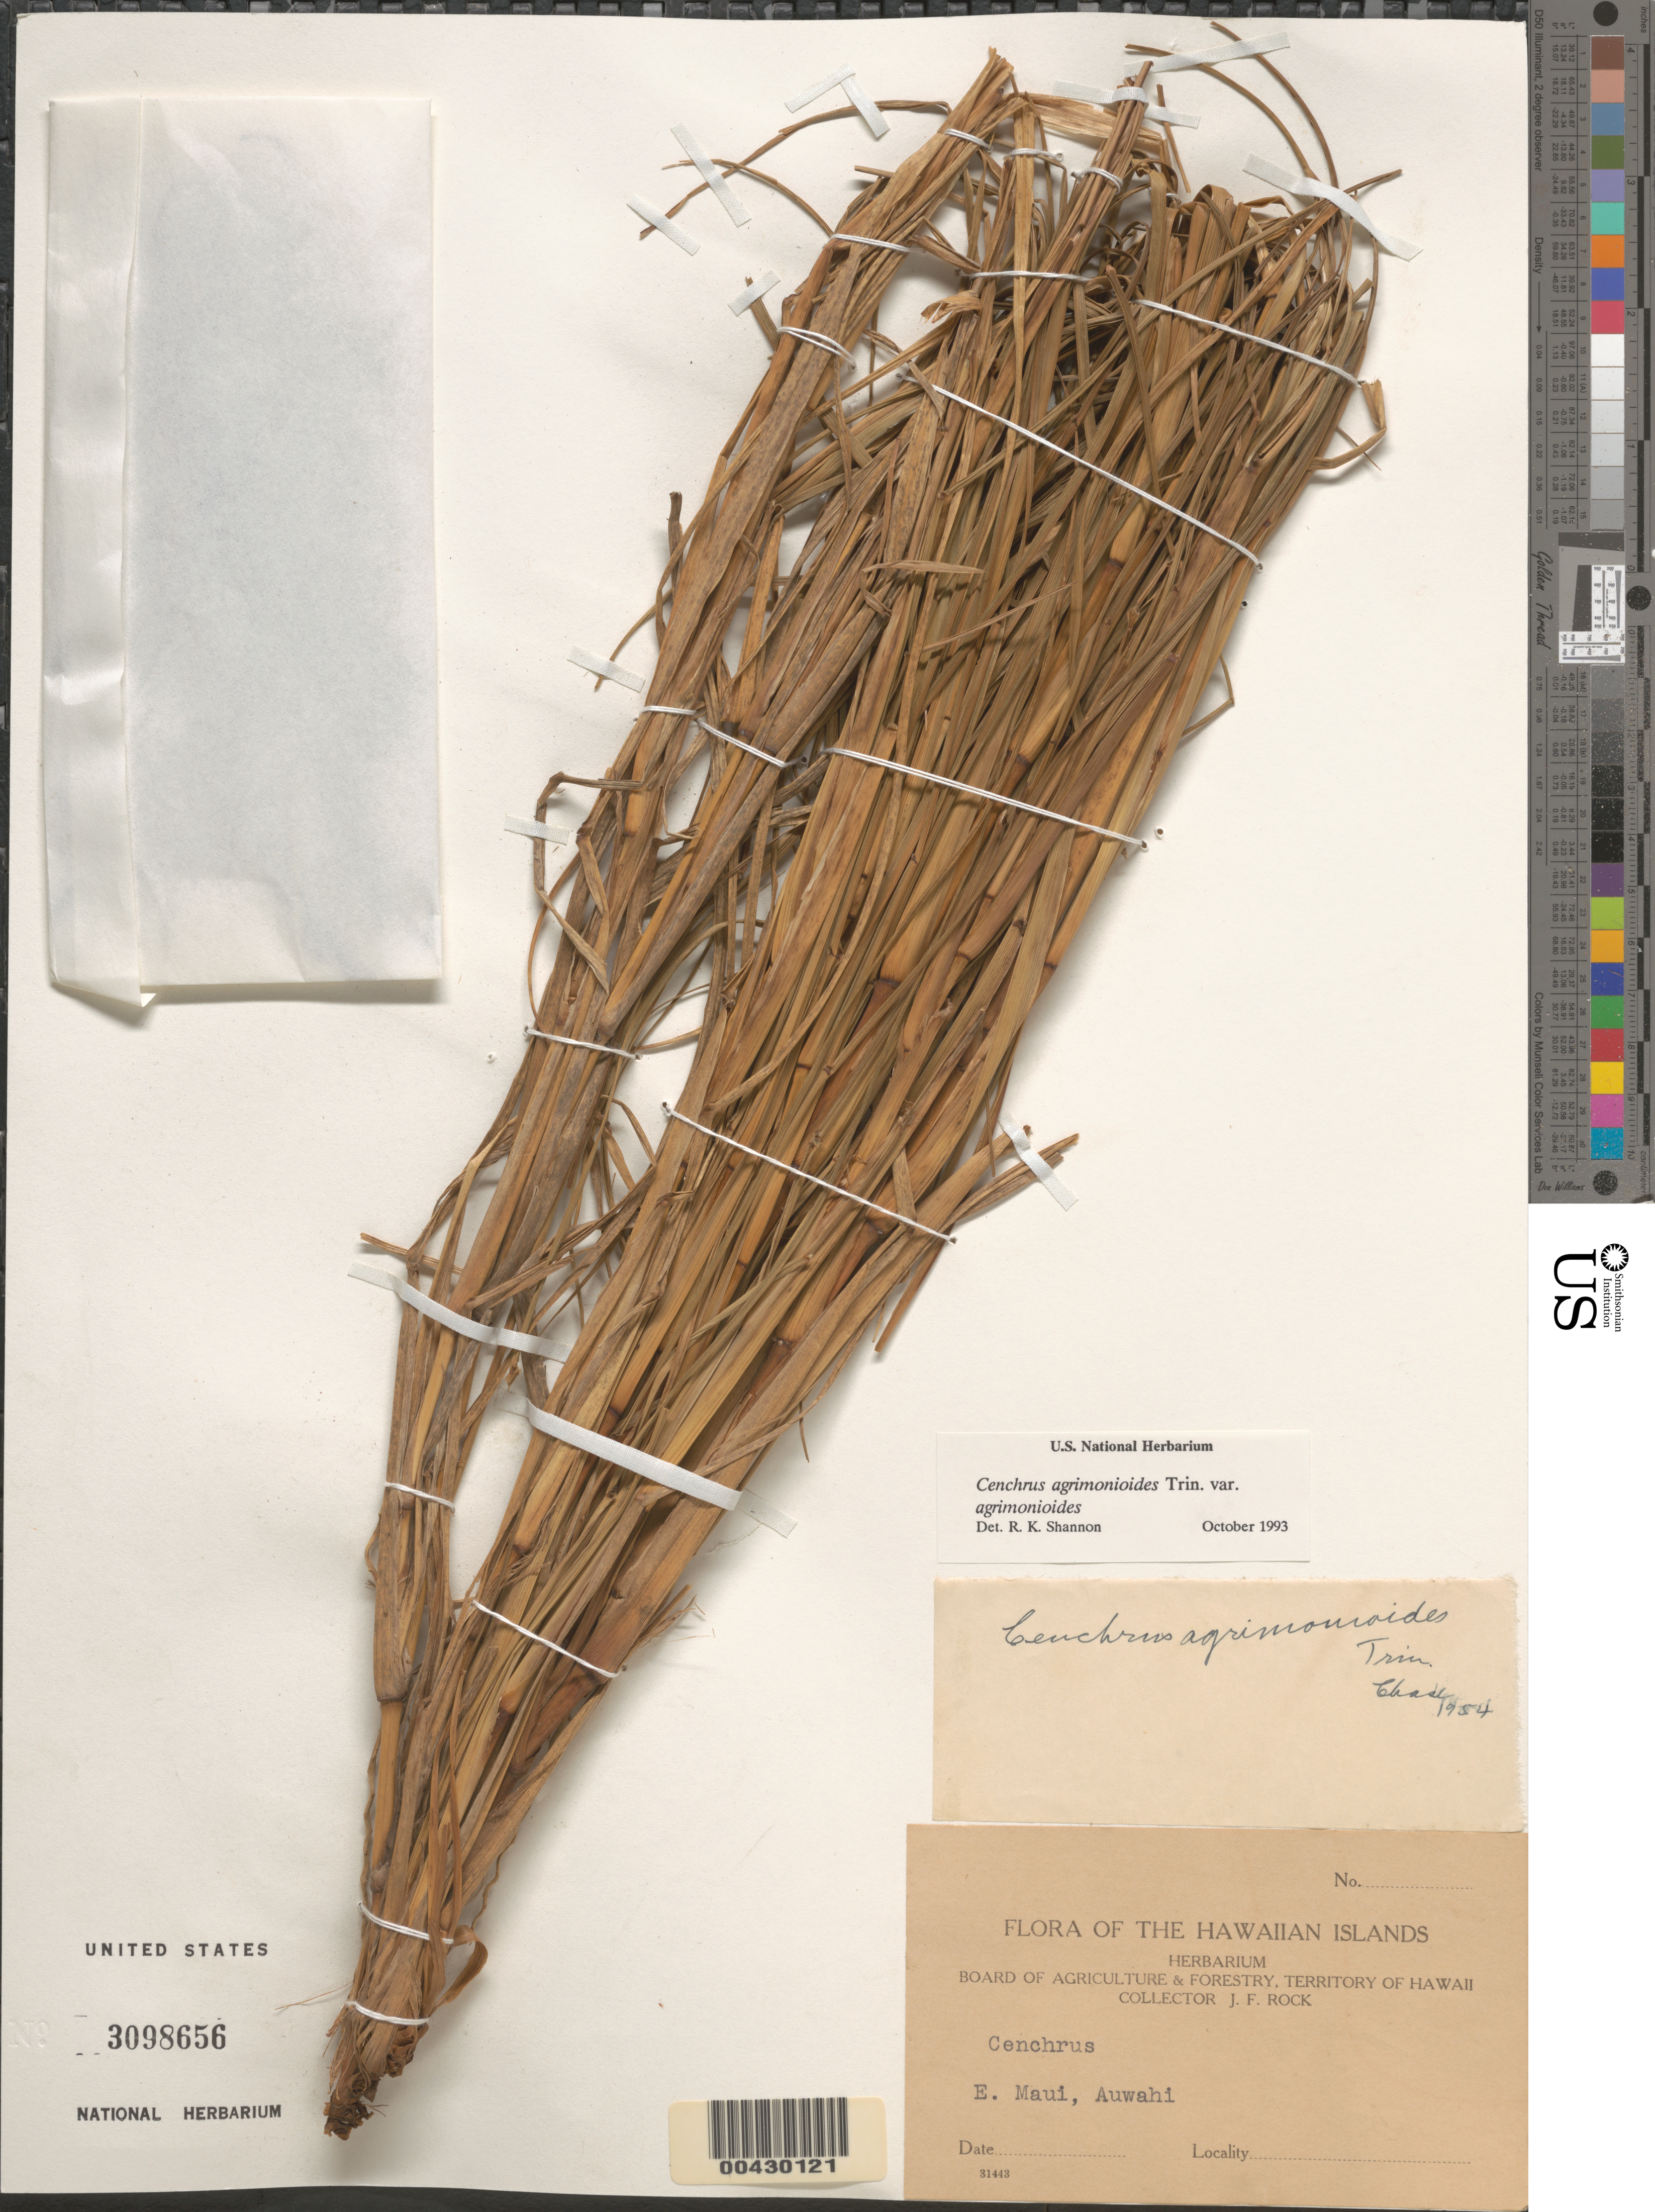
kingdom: Plantae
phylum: Tracheophyta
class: Liliopsida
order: Poales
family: Poaceae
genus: Cenchrus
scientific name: Cenchrus agrimonioides var. agrimonioides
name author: Trin.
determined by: Shannon, R. K., (UNITED STATES)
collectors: J. F. Rock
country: United States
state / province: Hawaii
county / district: Maui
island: Maui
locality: East Maui, Auwahi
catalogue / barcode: US 3098656